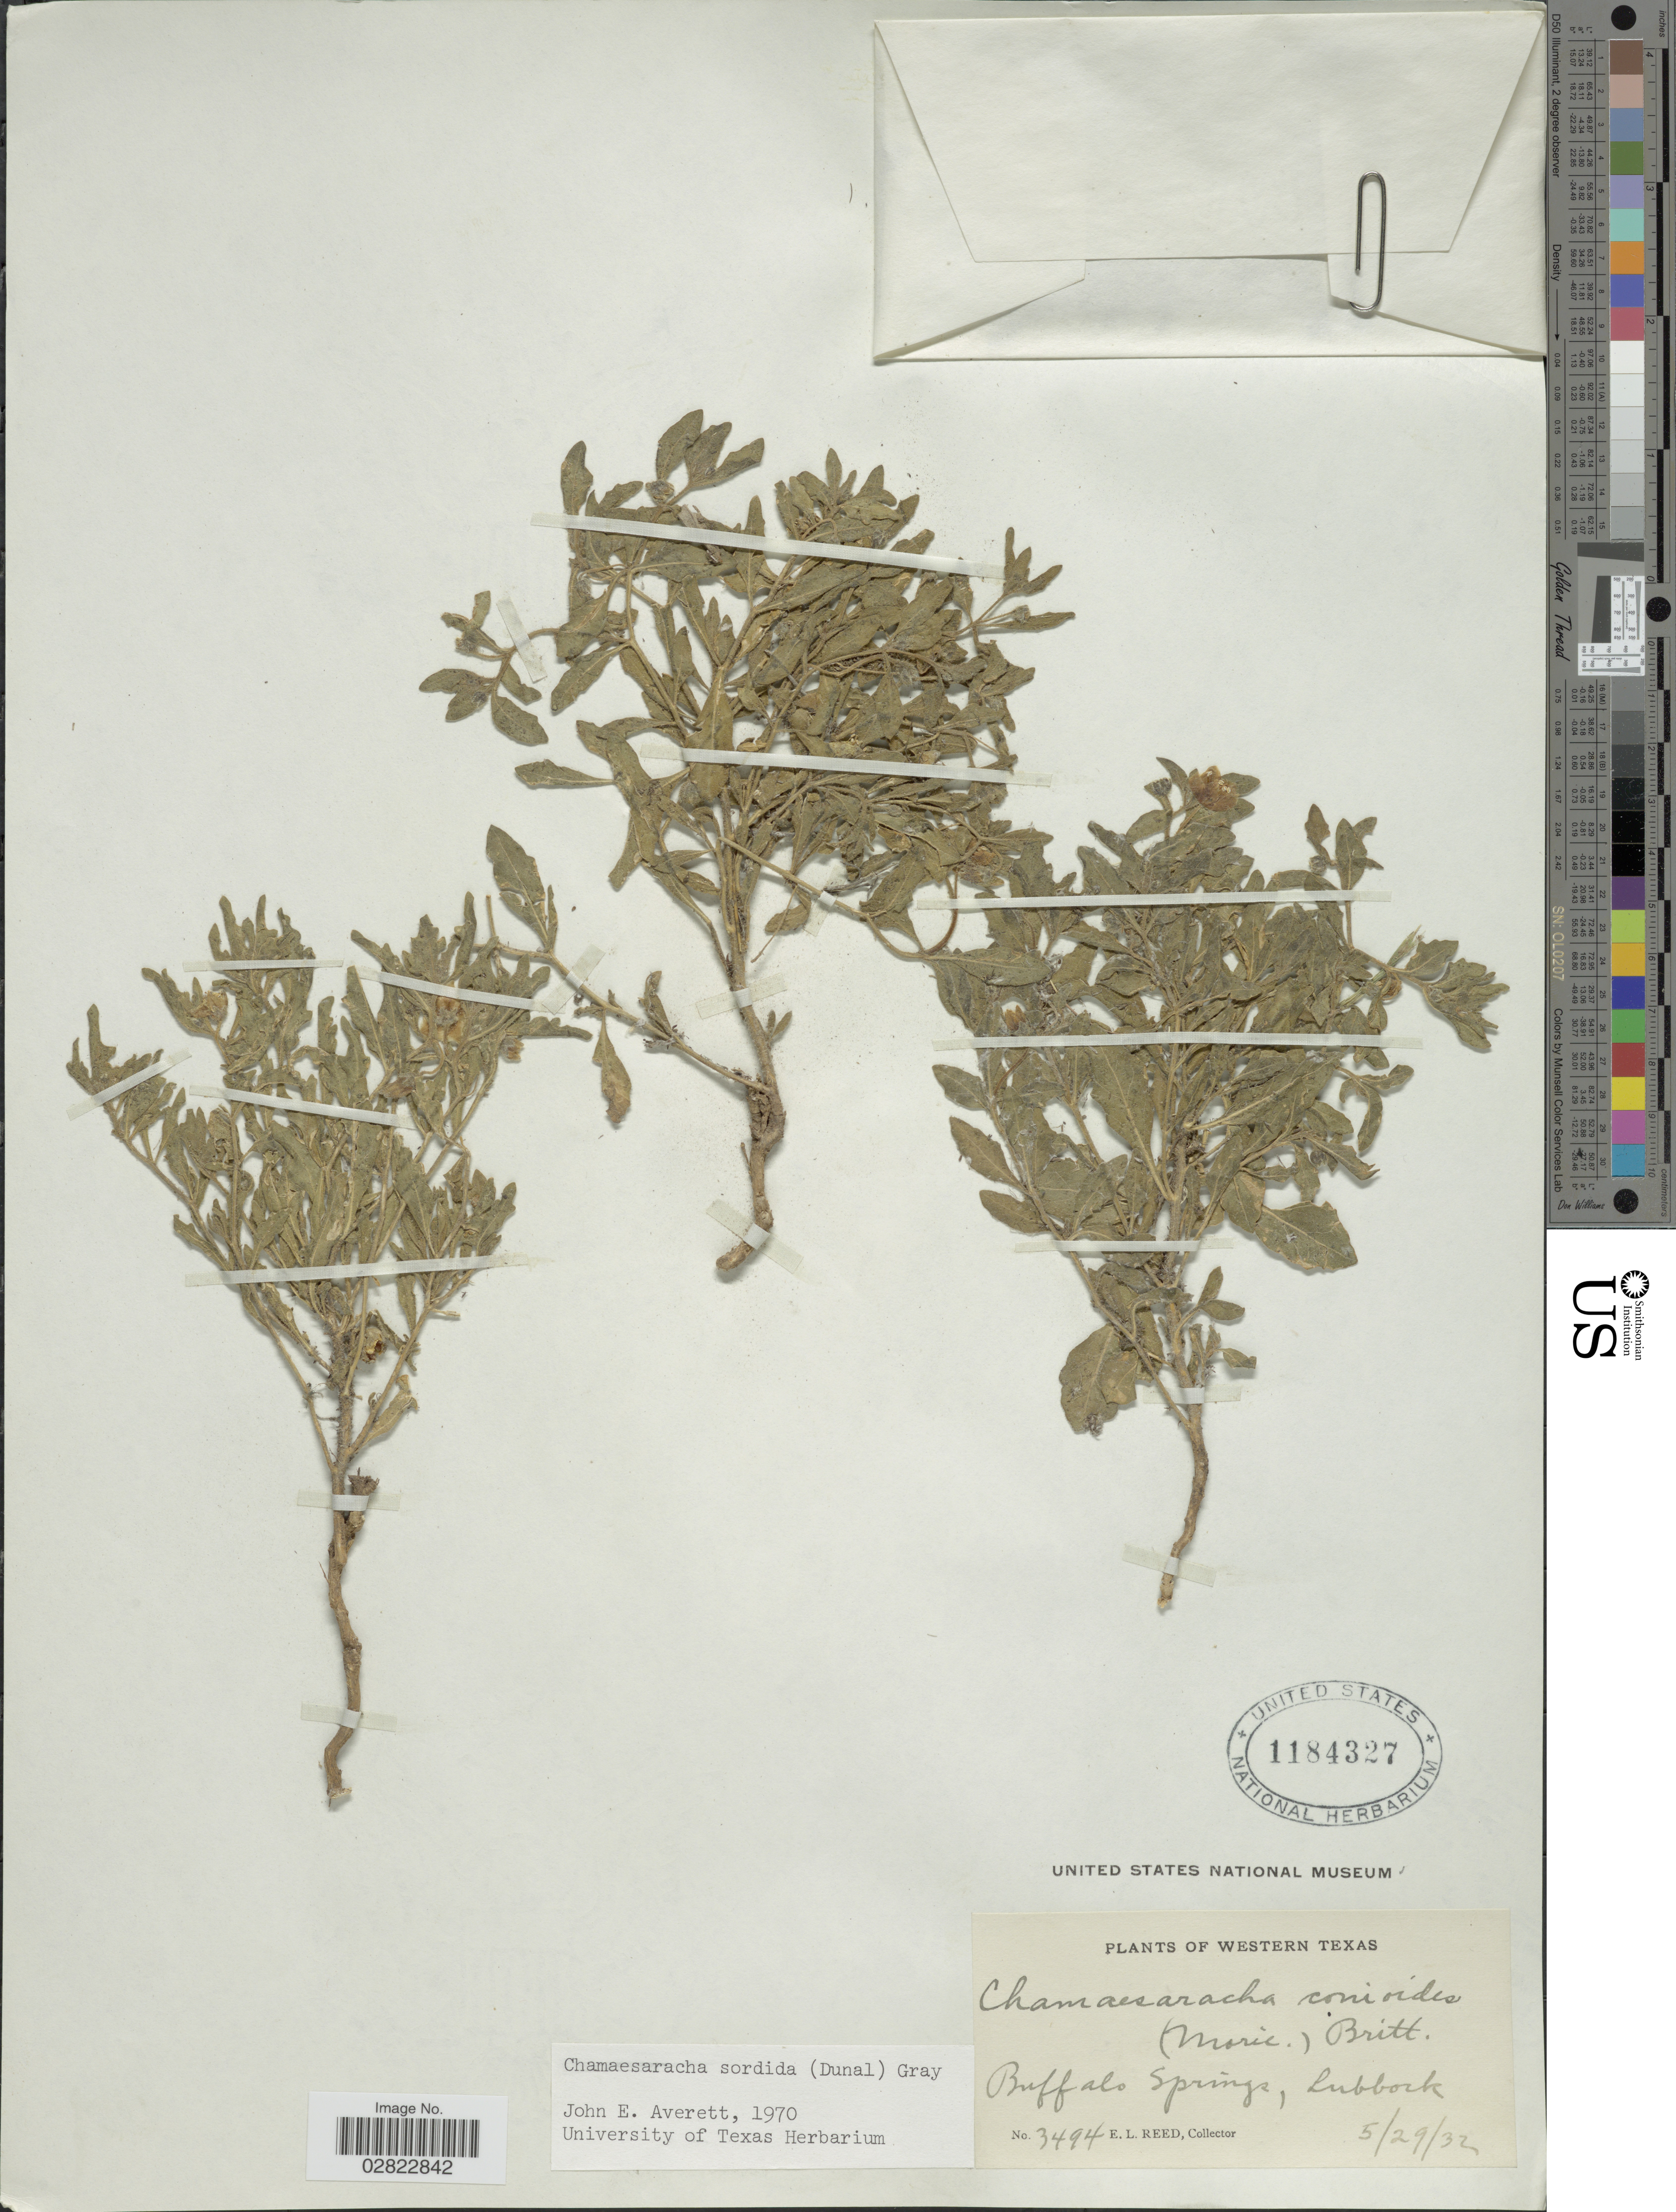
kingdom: Plantae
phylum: Tracheophyta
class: Magnoliopsida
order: Solanales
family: Solanaceae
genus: Chamaesaracha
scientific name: Chamaesaracha sordida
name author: (Dunal) S.F. Gray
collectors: E. Reed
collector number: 3494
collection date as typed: Transcribed d/m/y: 29/5/32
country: United States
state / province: Texas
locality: Western Texas, Buffalo Springs, Lubbock.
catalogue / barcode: US 1184327